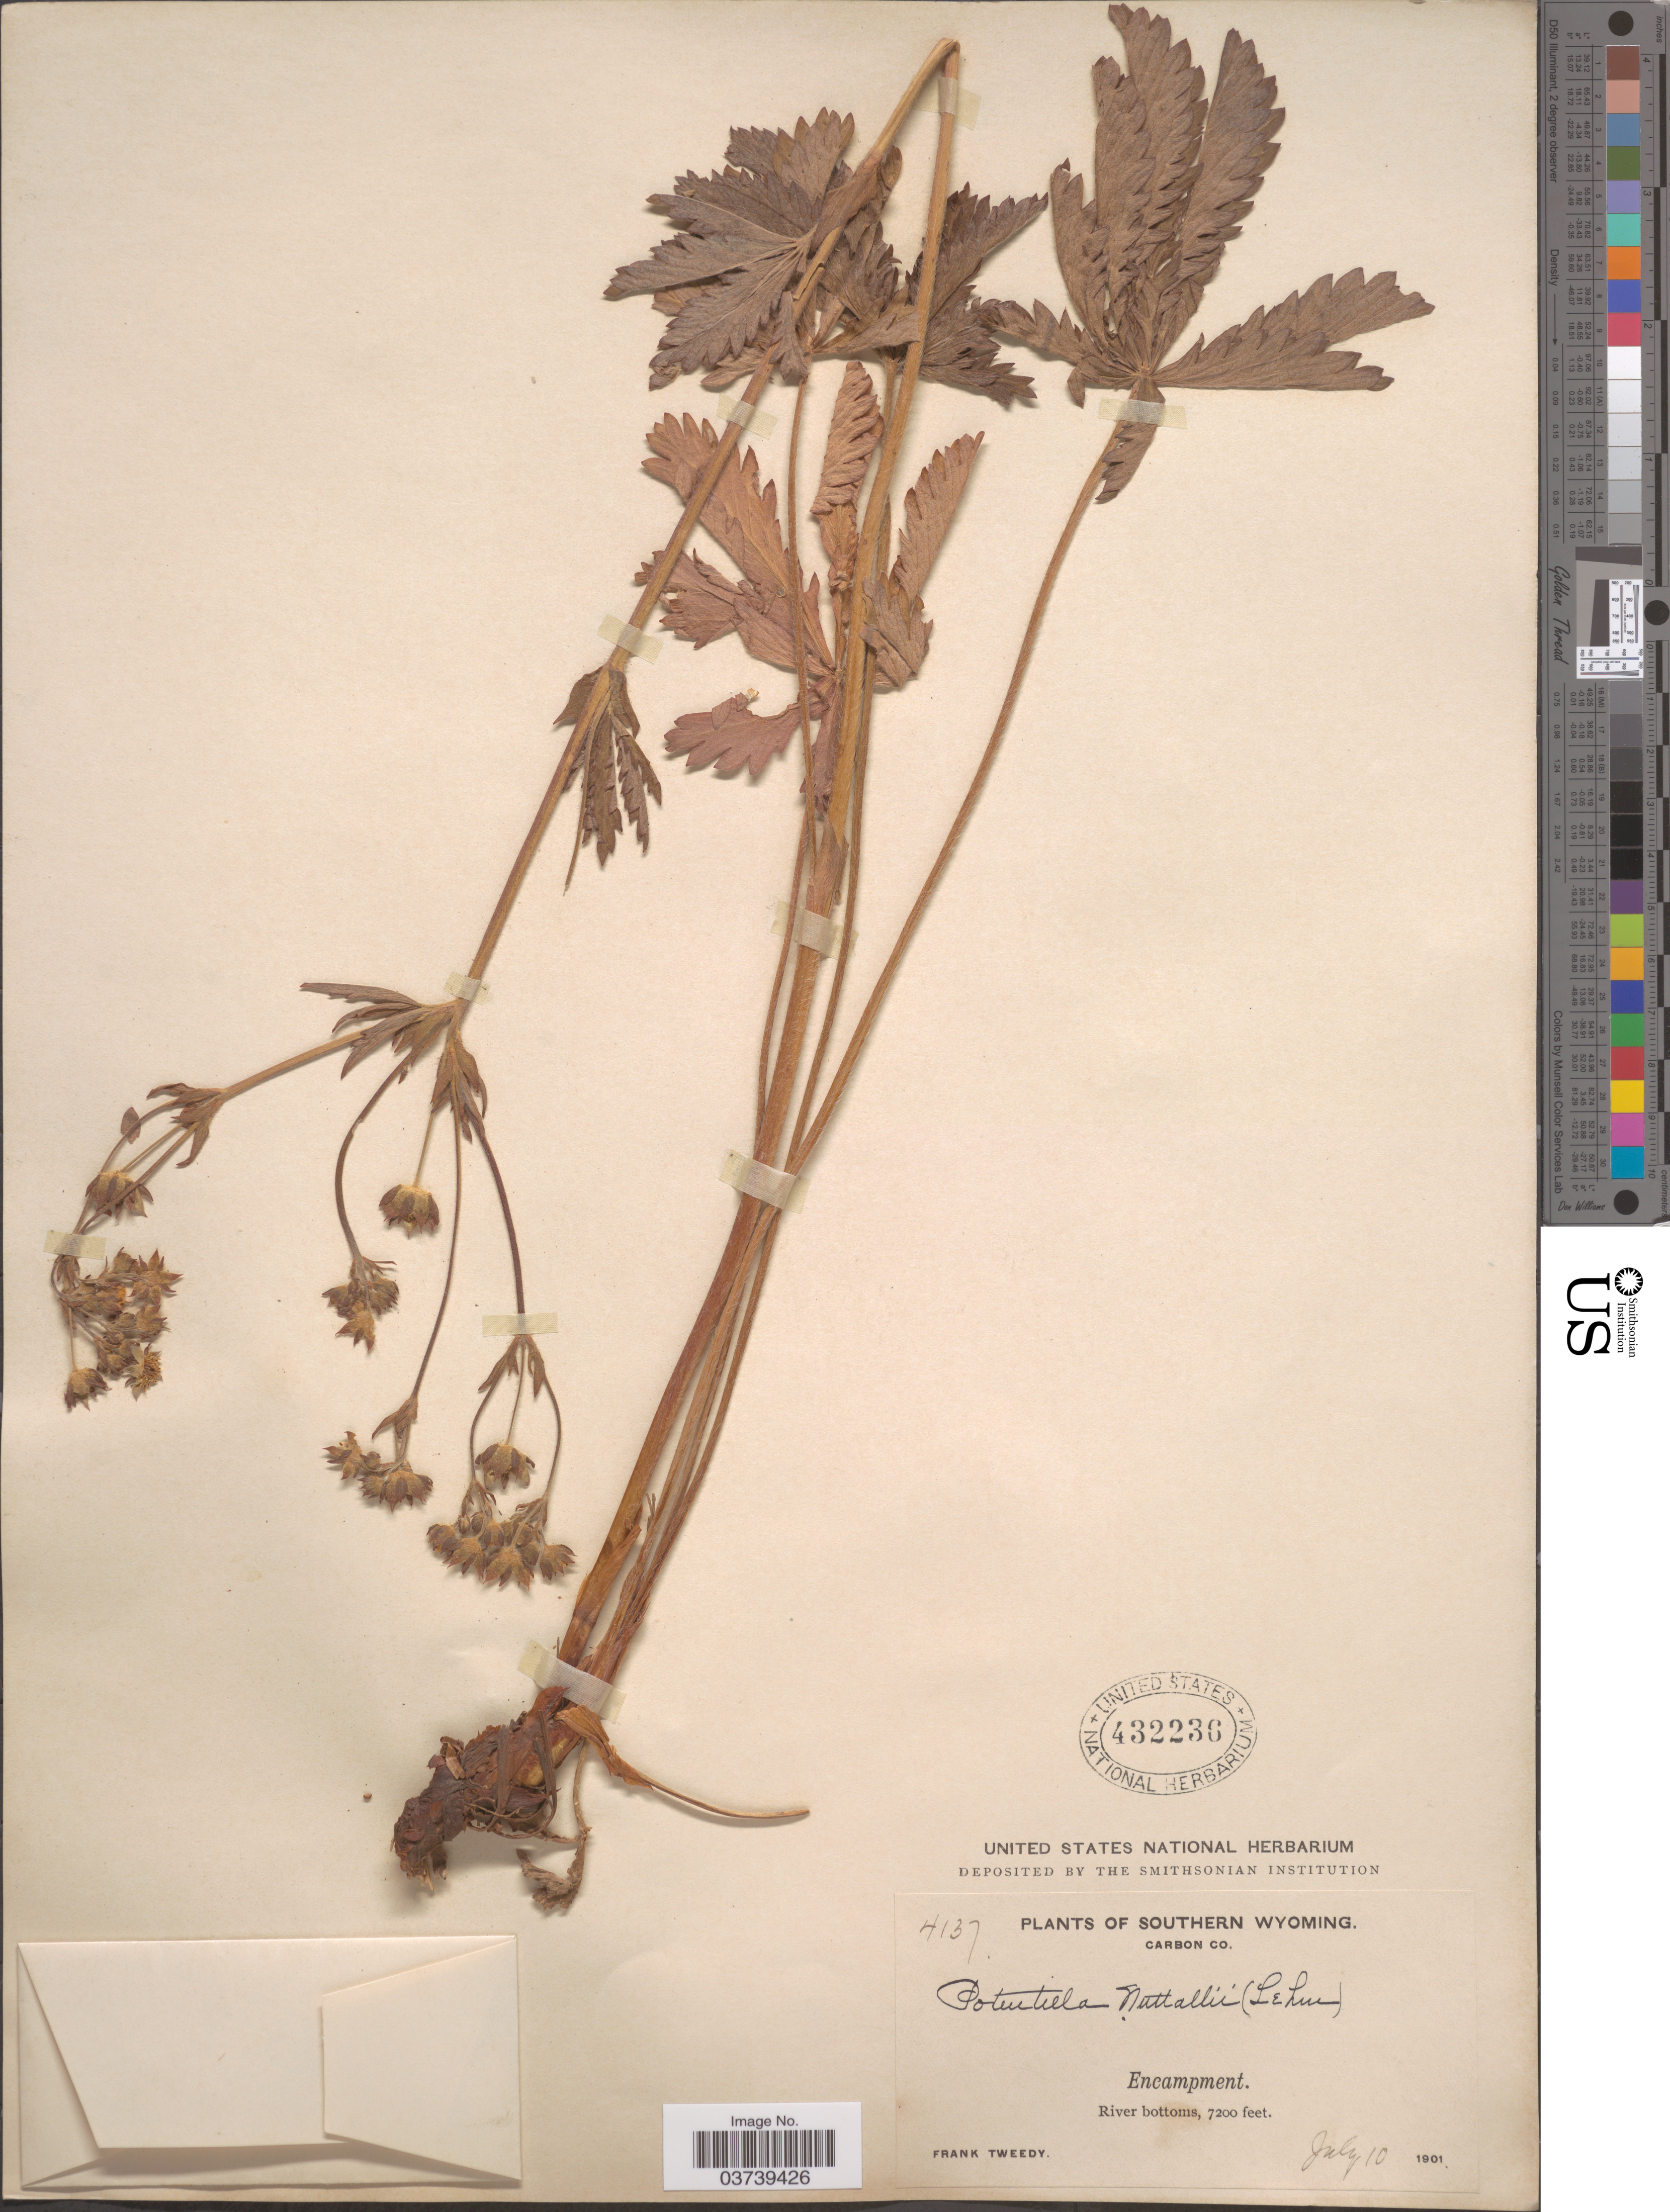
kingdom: Plantae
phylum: Tracheophyta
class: Magnoliopsida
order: Rosales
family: Rosaceae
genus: Potentilla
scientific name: Potentilla gracilis var. fastigiata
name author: (Nutt.) S. Watson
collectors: F. Tweedy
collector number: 4137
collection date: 1901-07-10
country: United States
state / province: Wyoming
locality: Southern Wyoming. Carson Co. Encampment. River bottoms.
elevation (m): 2195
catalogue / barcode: US 432236